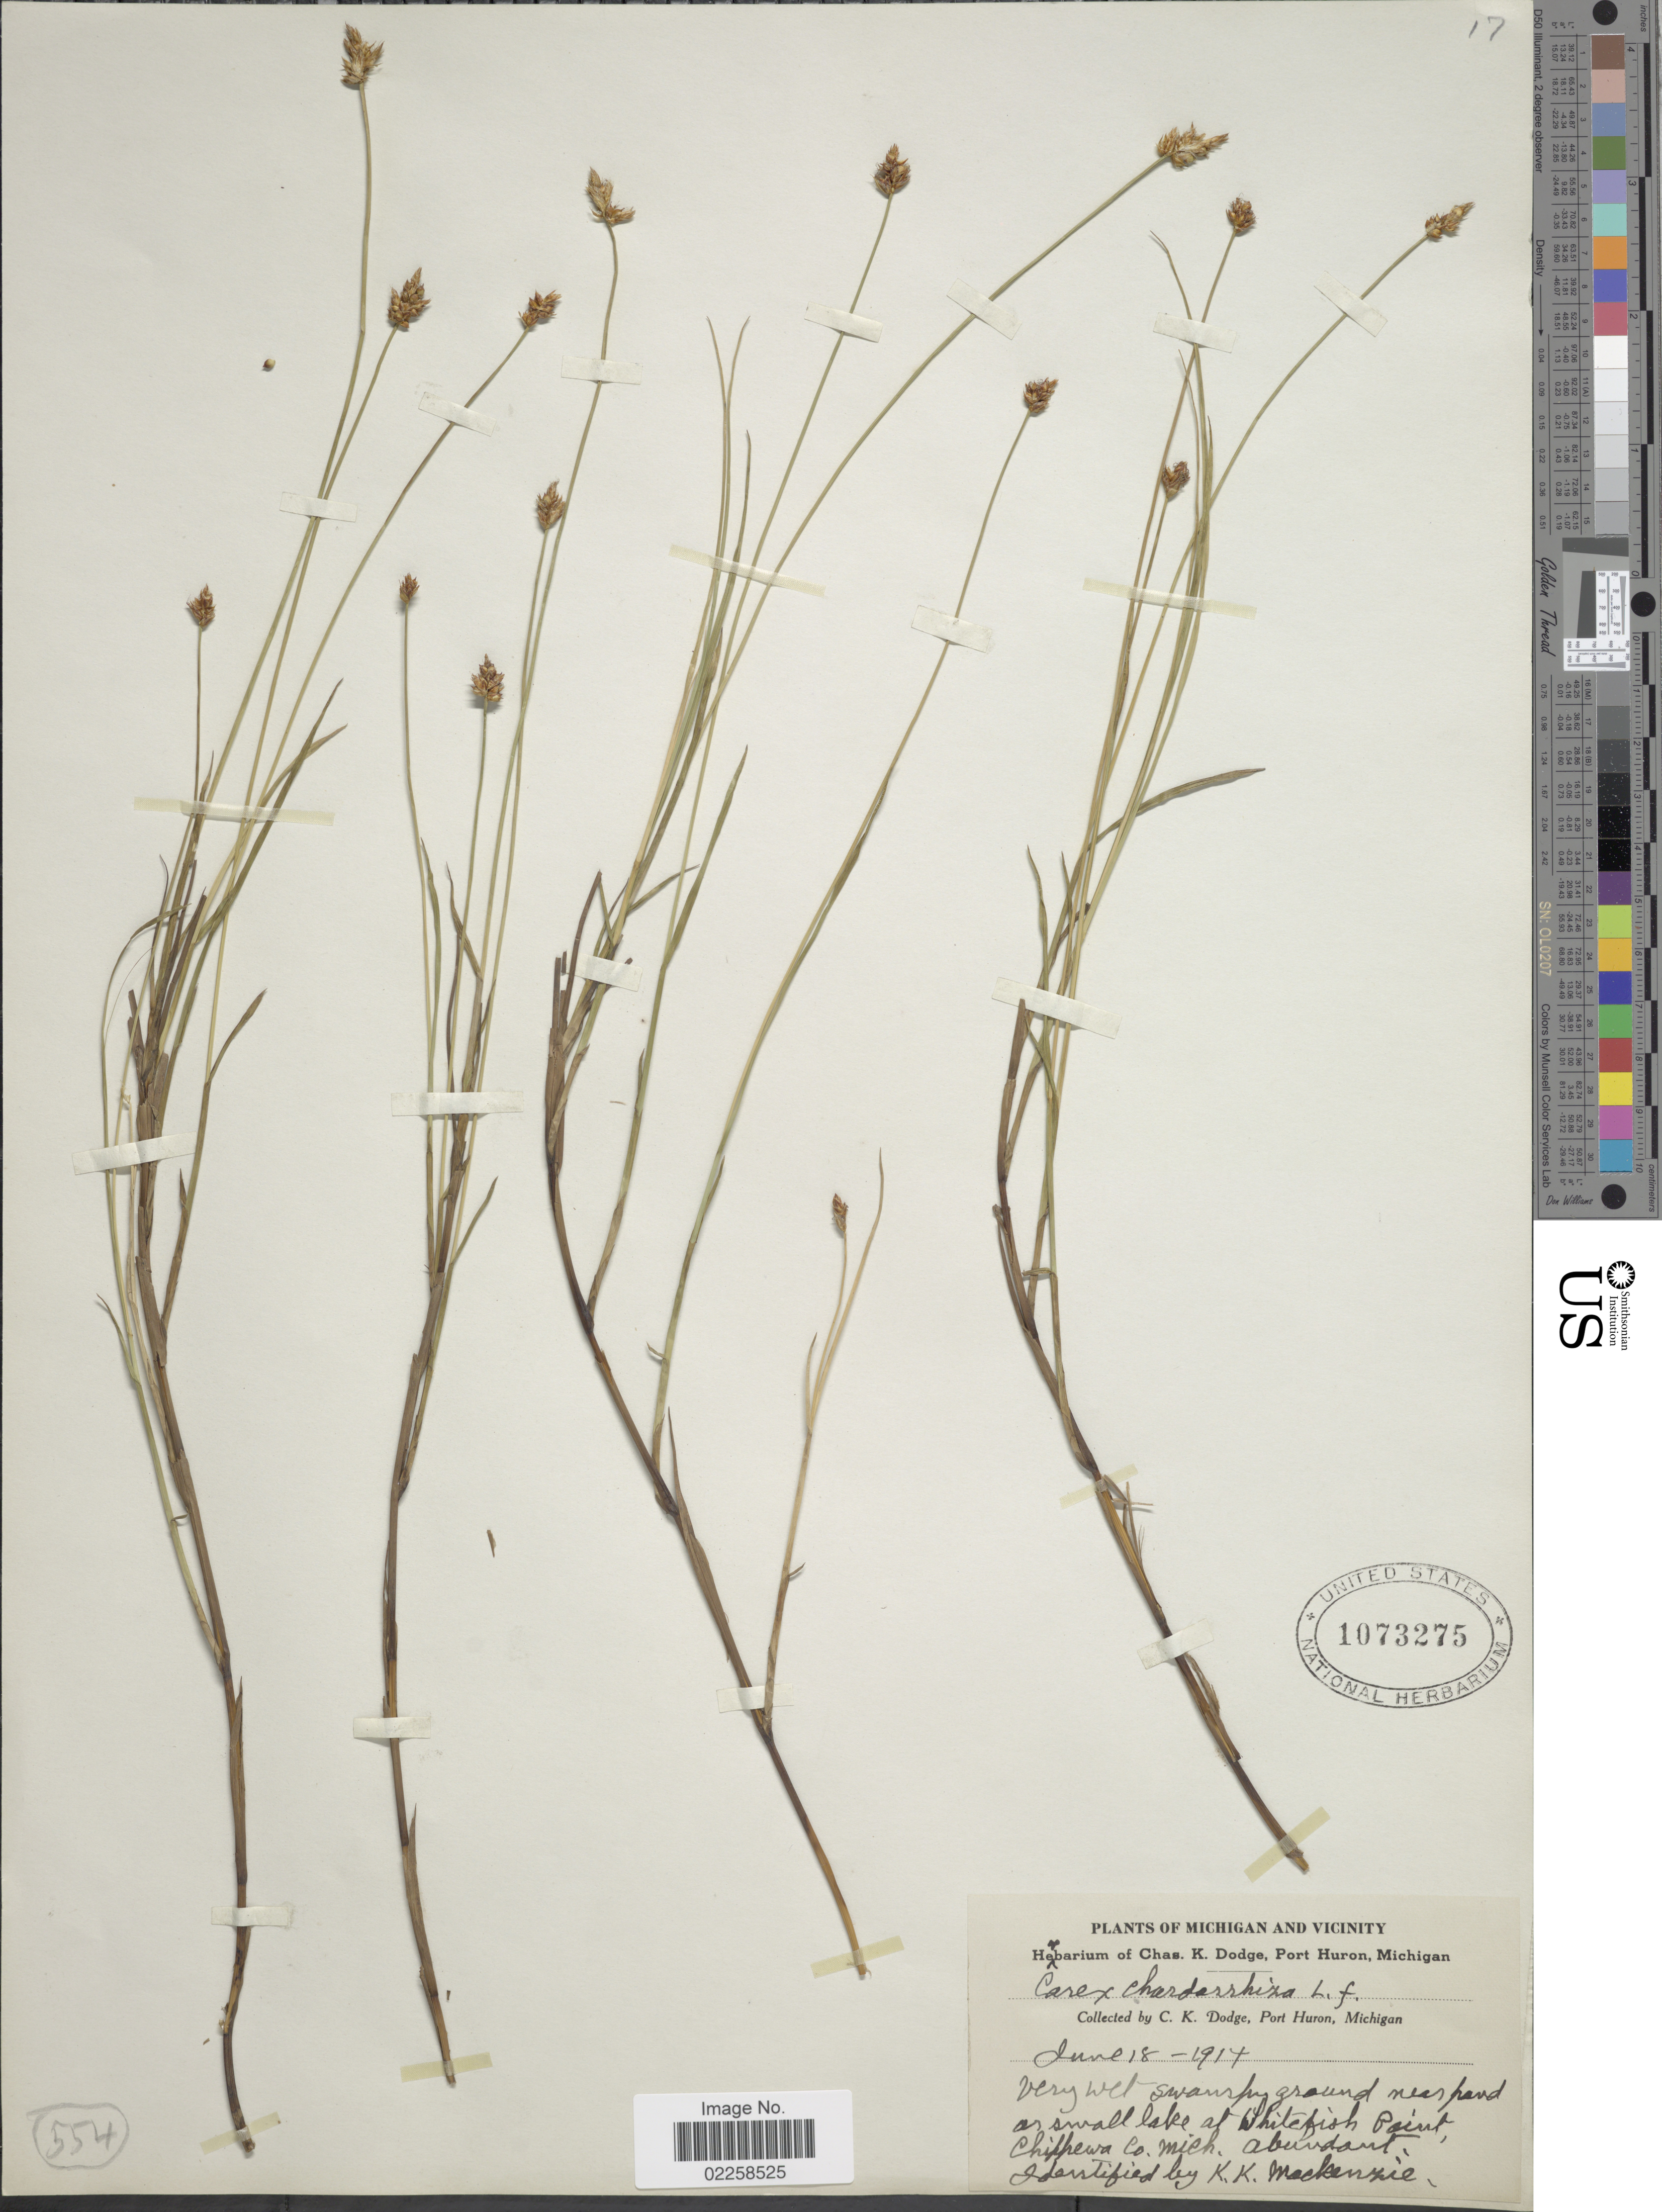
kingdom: Plantae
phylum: Tracheophyta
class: Liliopsida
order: Poales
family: Cyperaceae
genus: Carex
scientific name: Carex chordorrhiza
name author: L. f.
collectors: C. Dodge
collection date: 1914-06-18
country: United States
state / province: Michigan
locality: Very wet swampy ground near pond as small lake at Whitefish Point, Chippewa Co., Mich.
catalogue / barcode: US 1073275